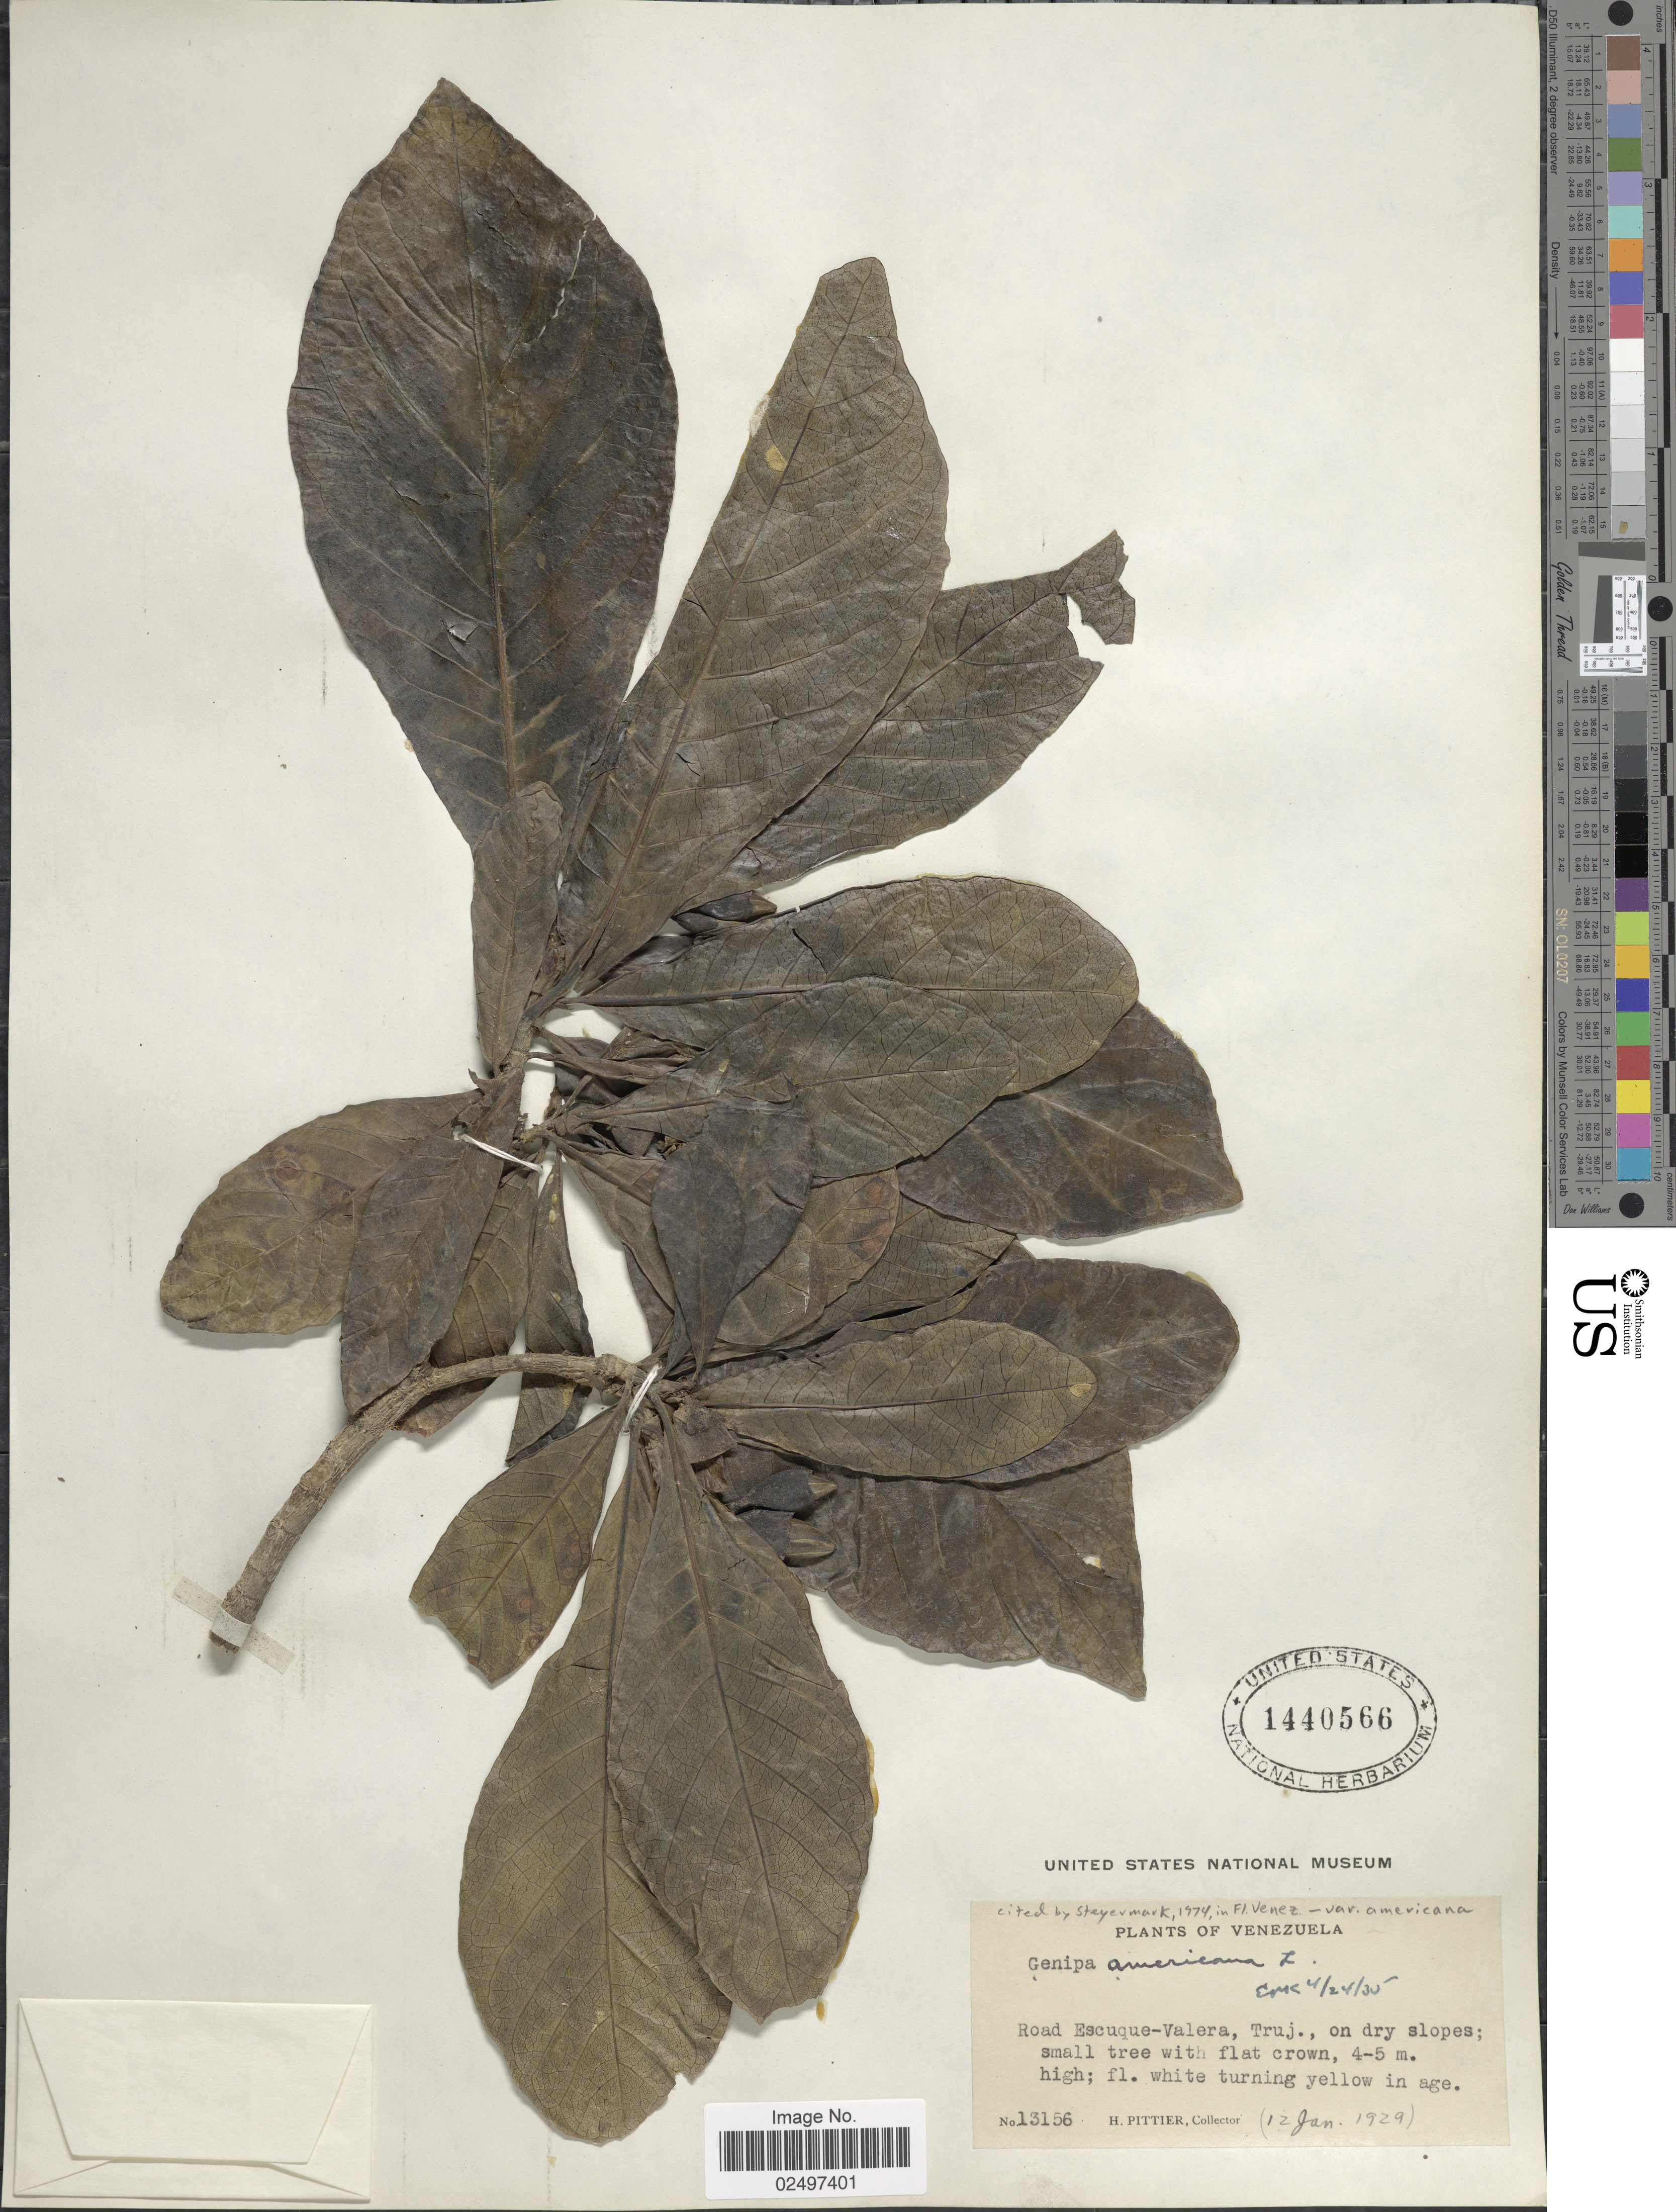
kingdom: Plantae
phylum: Tracheophyta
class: Magnoliopsida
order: Gentianales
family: Rubiaceae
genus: Genipa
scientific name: Genipa americana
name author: L.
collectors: H. F. Pittier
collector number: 13156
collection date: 1929-01-12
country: Venezuela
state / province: Trujillo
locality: Road Escuque-Valera, Truj., on dry slopes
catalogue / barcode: US 1440566